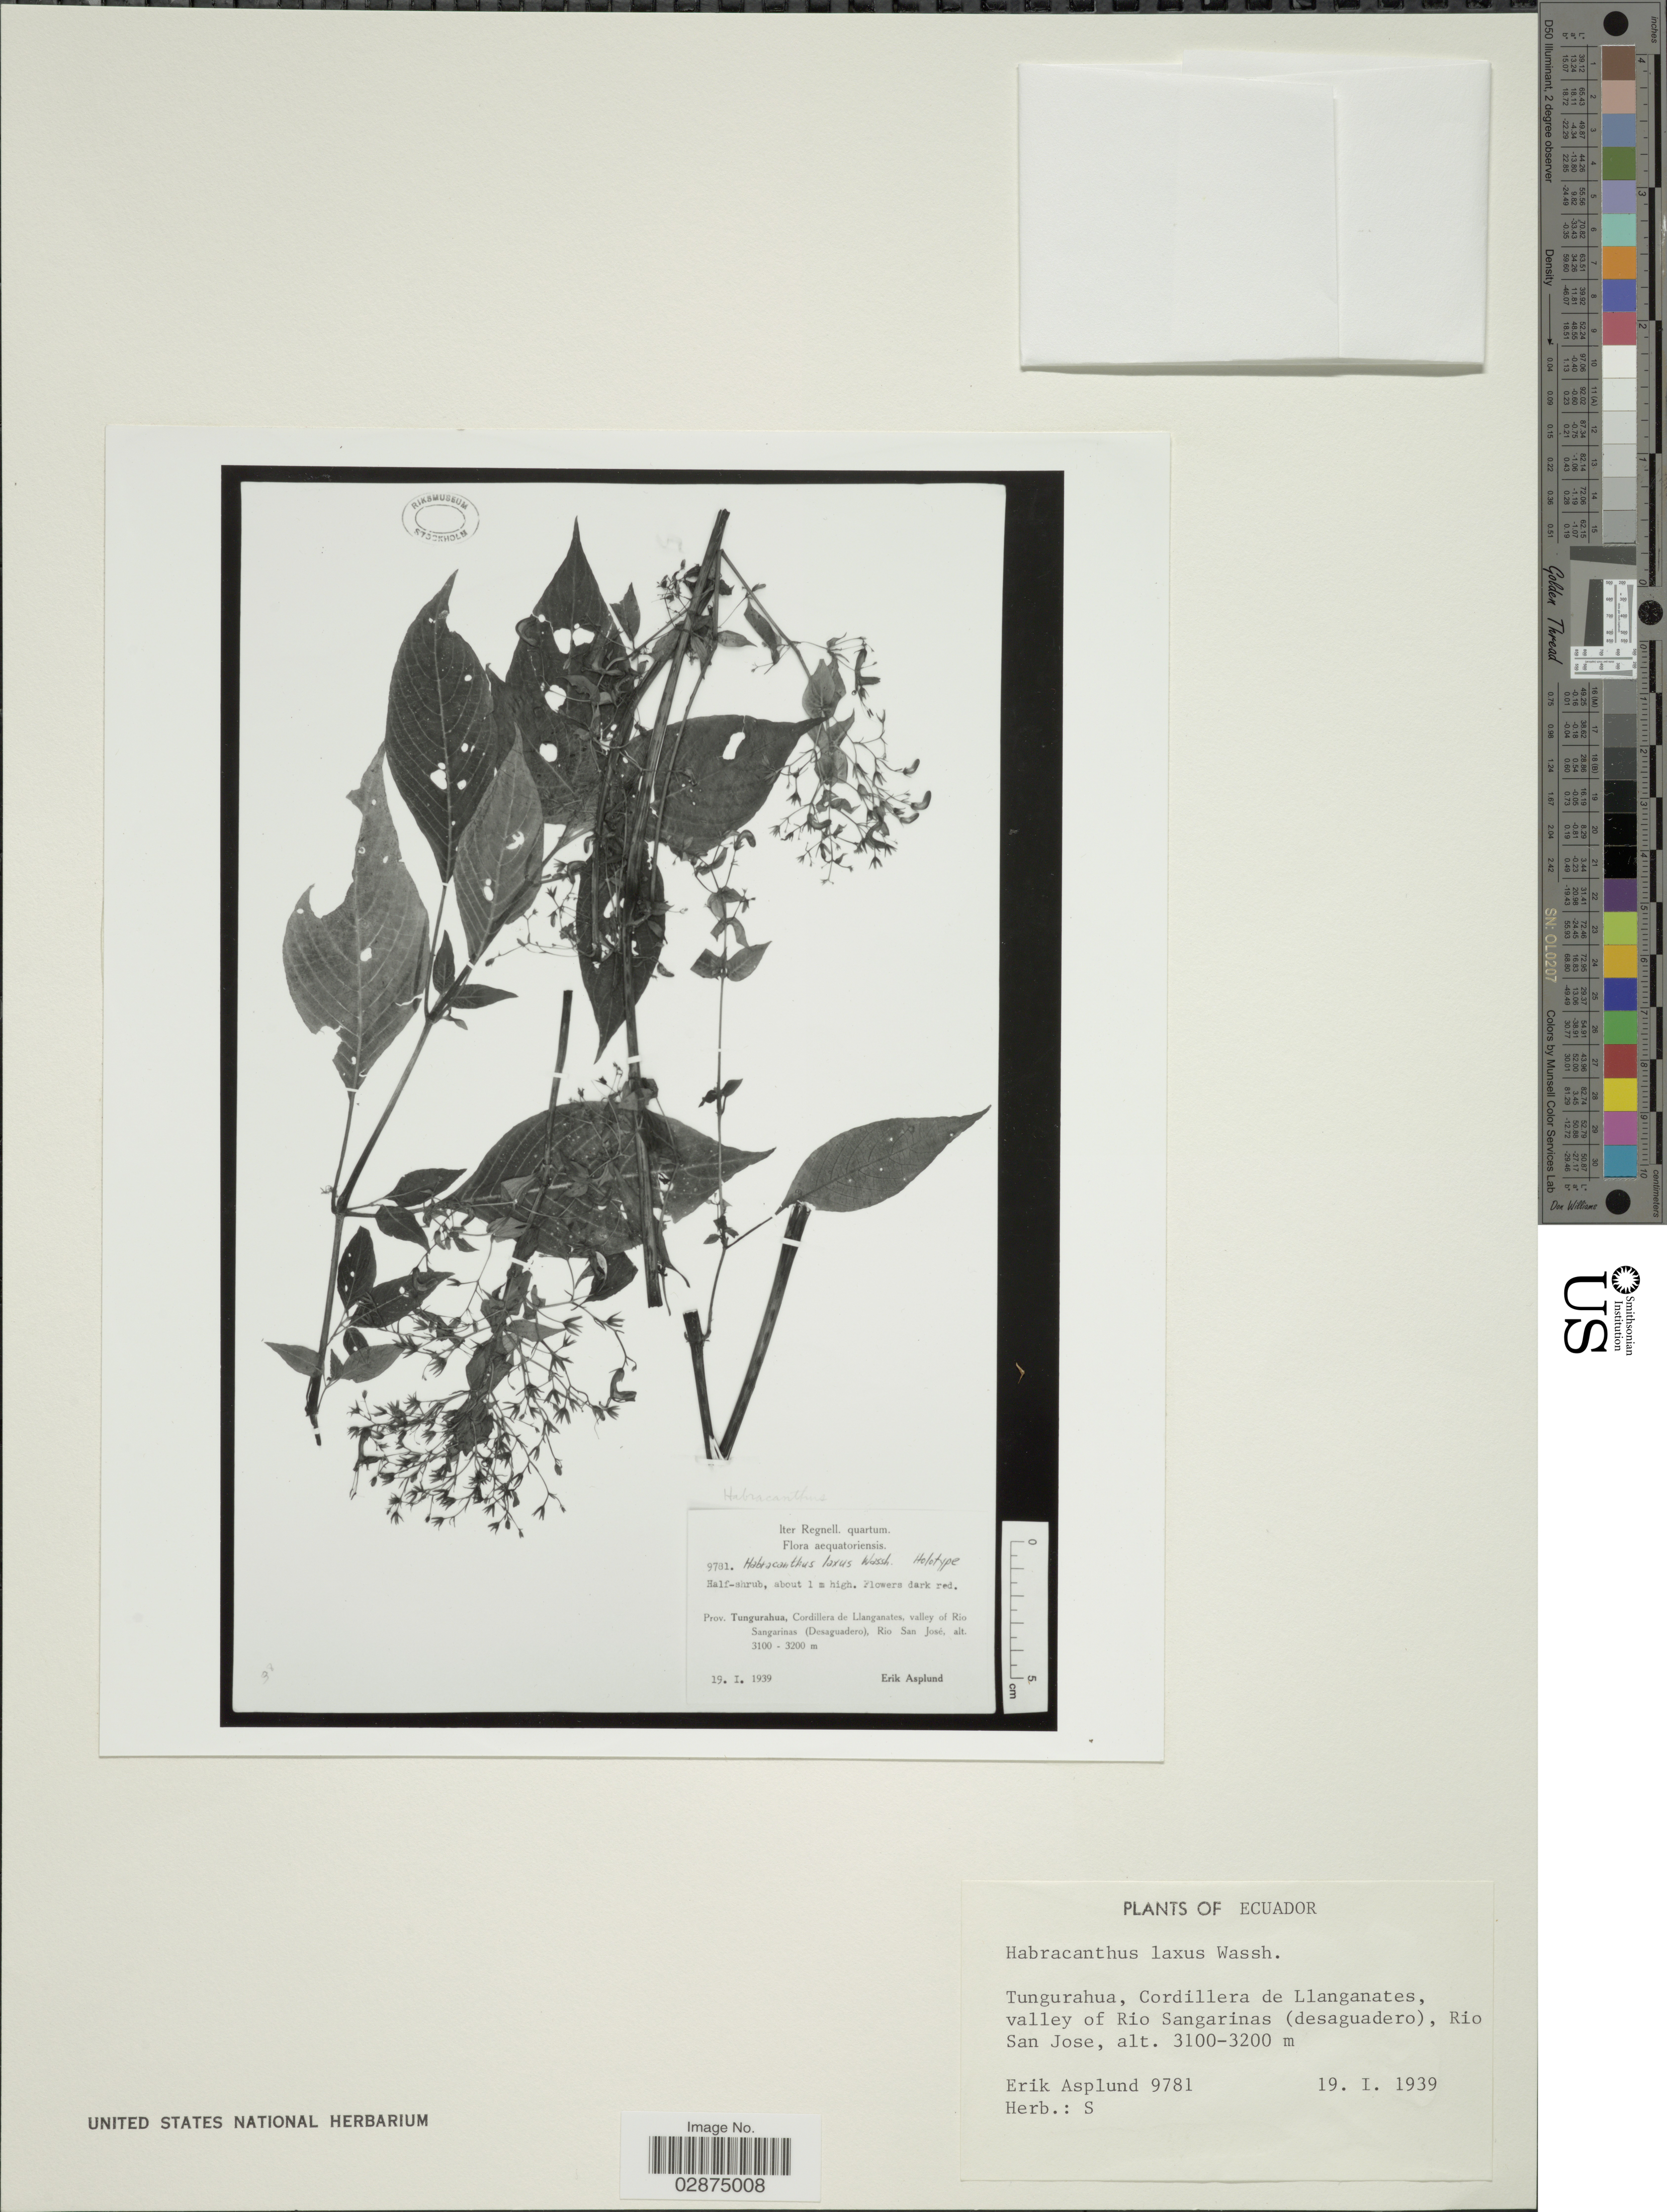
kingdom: Plantae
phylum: Tracheophyta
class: Magnoliopsida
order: Lamiales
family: Acanthaceae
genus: Habracanthus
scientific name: Habracanthus laxus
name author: Wassh.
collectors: E. Asplund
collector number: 9781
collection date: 1939-01-19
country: Ecuador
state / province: Tungurahua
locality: Prov. Tungurahua, Cordillera de Llanganates, valley of Rio Sangarinas (Desaguadero), Rio San José.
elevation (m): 3100